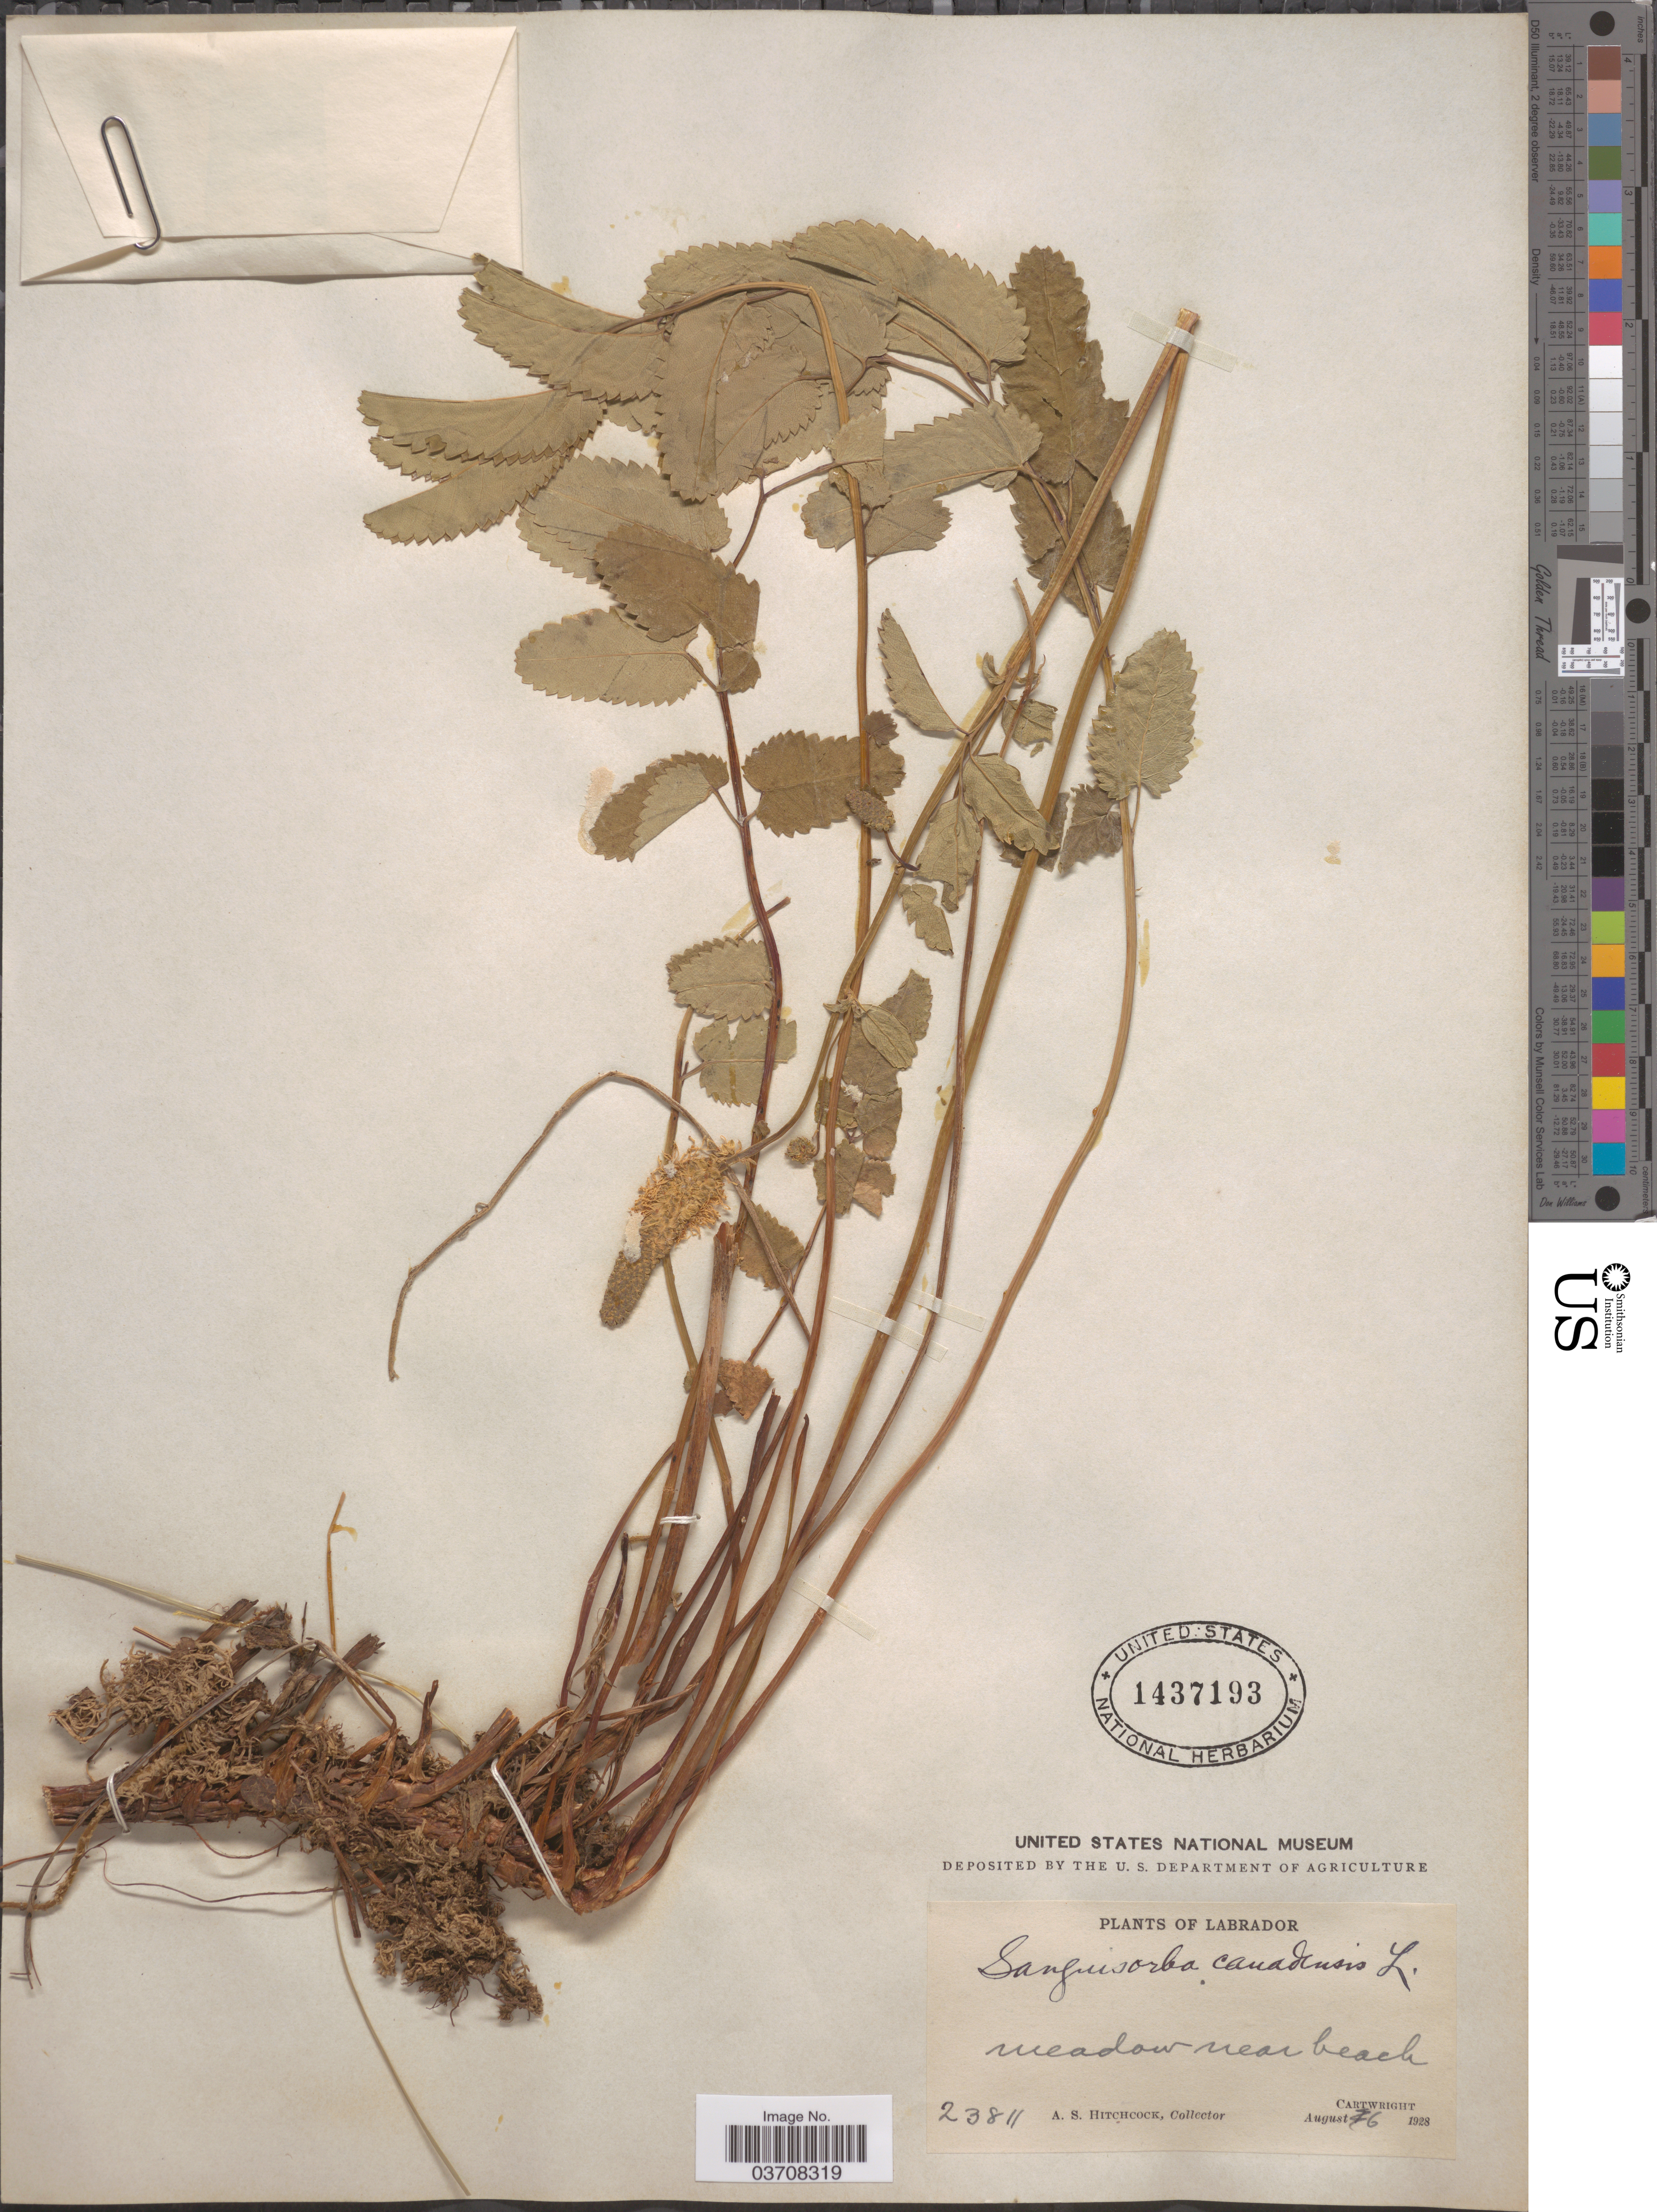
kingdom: Plantae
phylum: Tracheophyta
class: Magnoliopsida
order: Rosales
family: Rosaceae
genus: Sanguisorba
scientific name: Sanguisorba canadensis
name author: L.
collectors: A. S. Hitchcock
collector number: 23811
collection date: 1928-08-06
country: Canada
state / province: Newfoundland and Labrador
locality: Labrador. meadow near beach. Cartwright.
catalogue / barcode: US 1437193